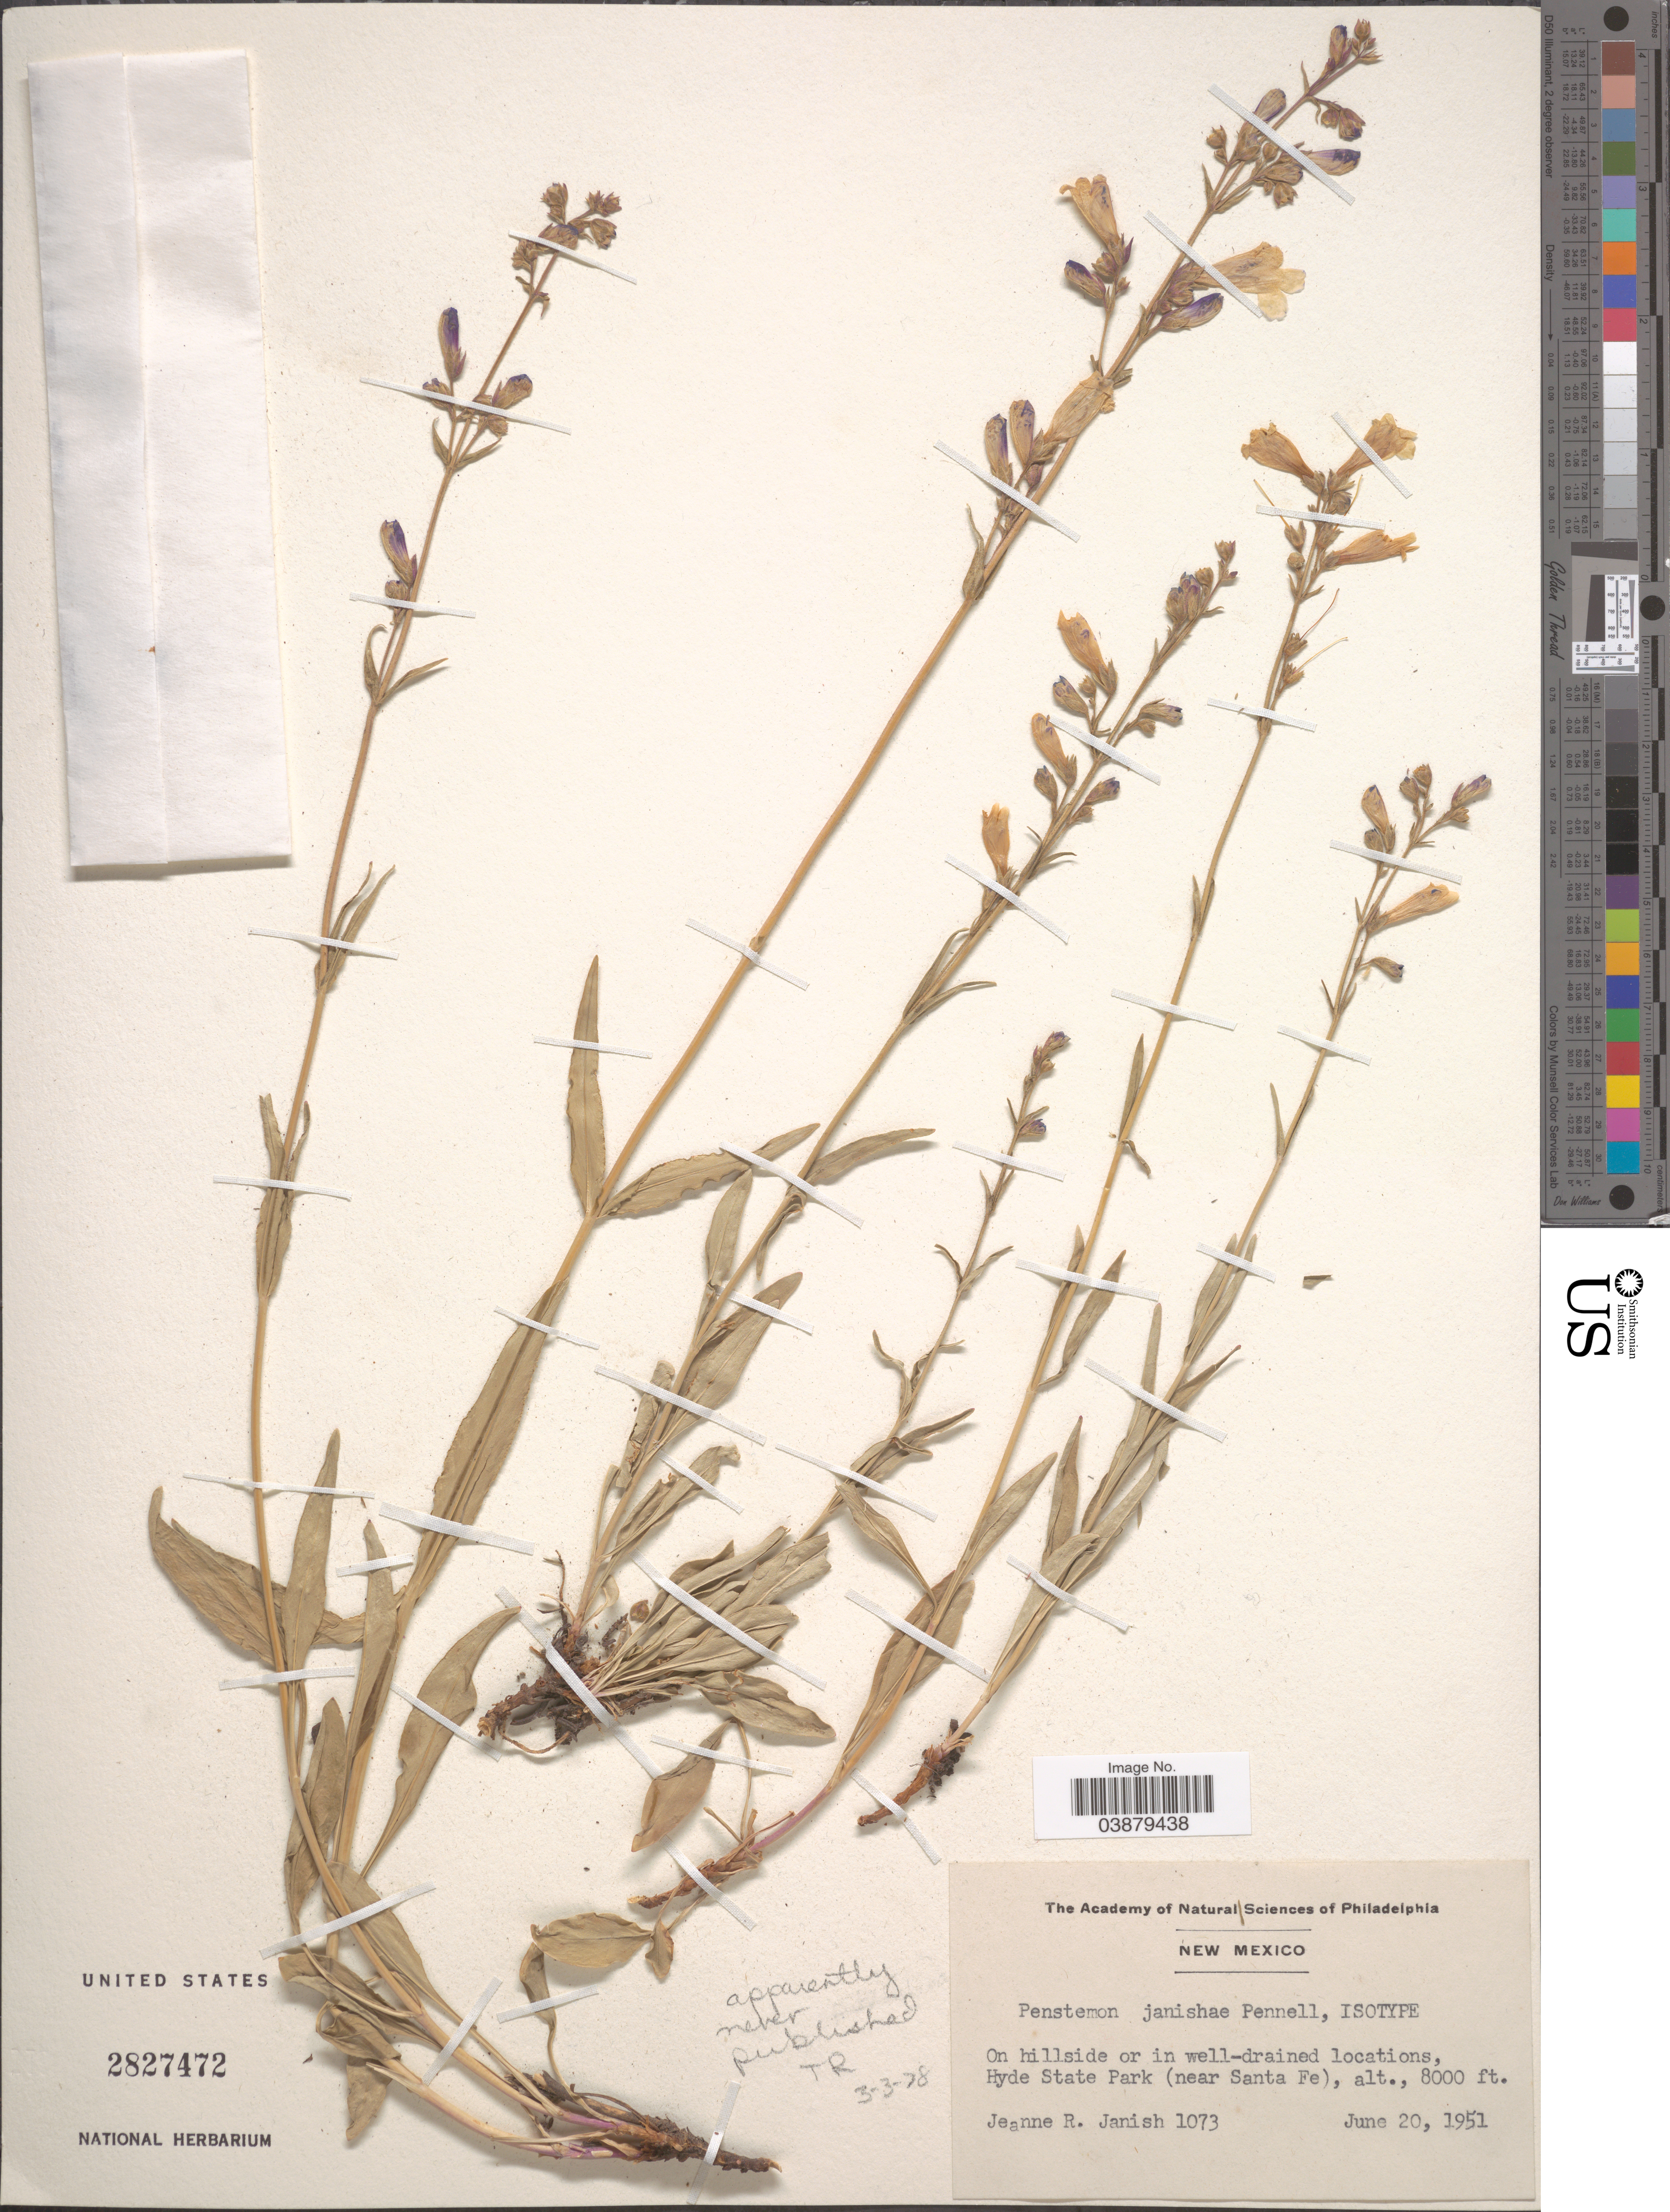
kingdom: Plantae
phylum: Tracheophyta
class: Magnoliopsida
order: Lamiales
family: Plantaginaceae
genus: Penstemon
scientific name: Penstemon sp.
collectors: J. Janish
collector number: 1073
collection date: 1951-06-20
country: United States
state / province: New Mexico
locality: On hillside or in well-drained locations, Hyde State Park (near Santa Fe).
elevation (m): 2438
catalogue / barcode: US 2827472